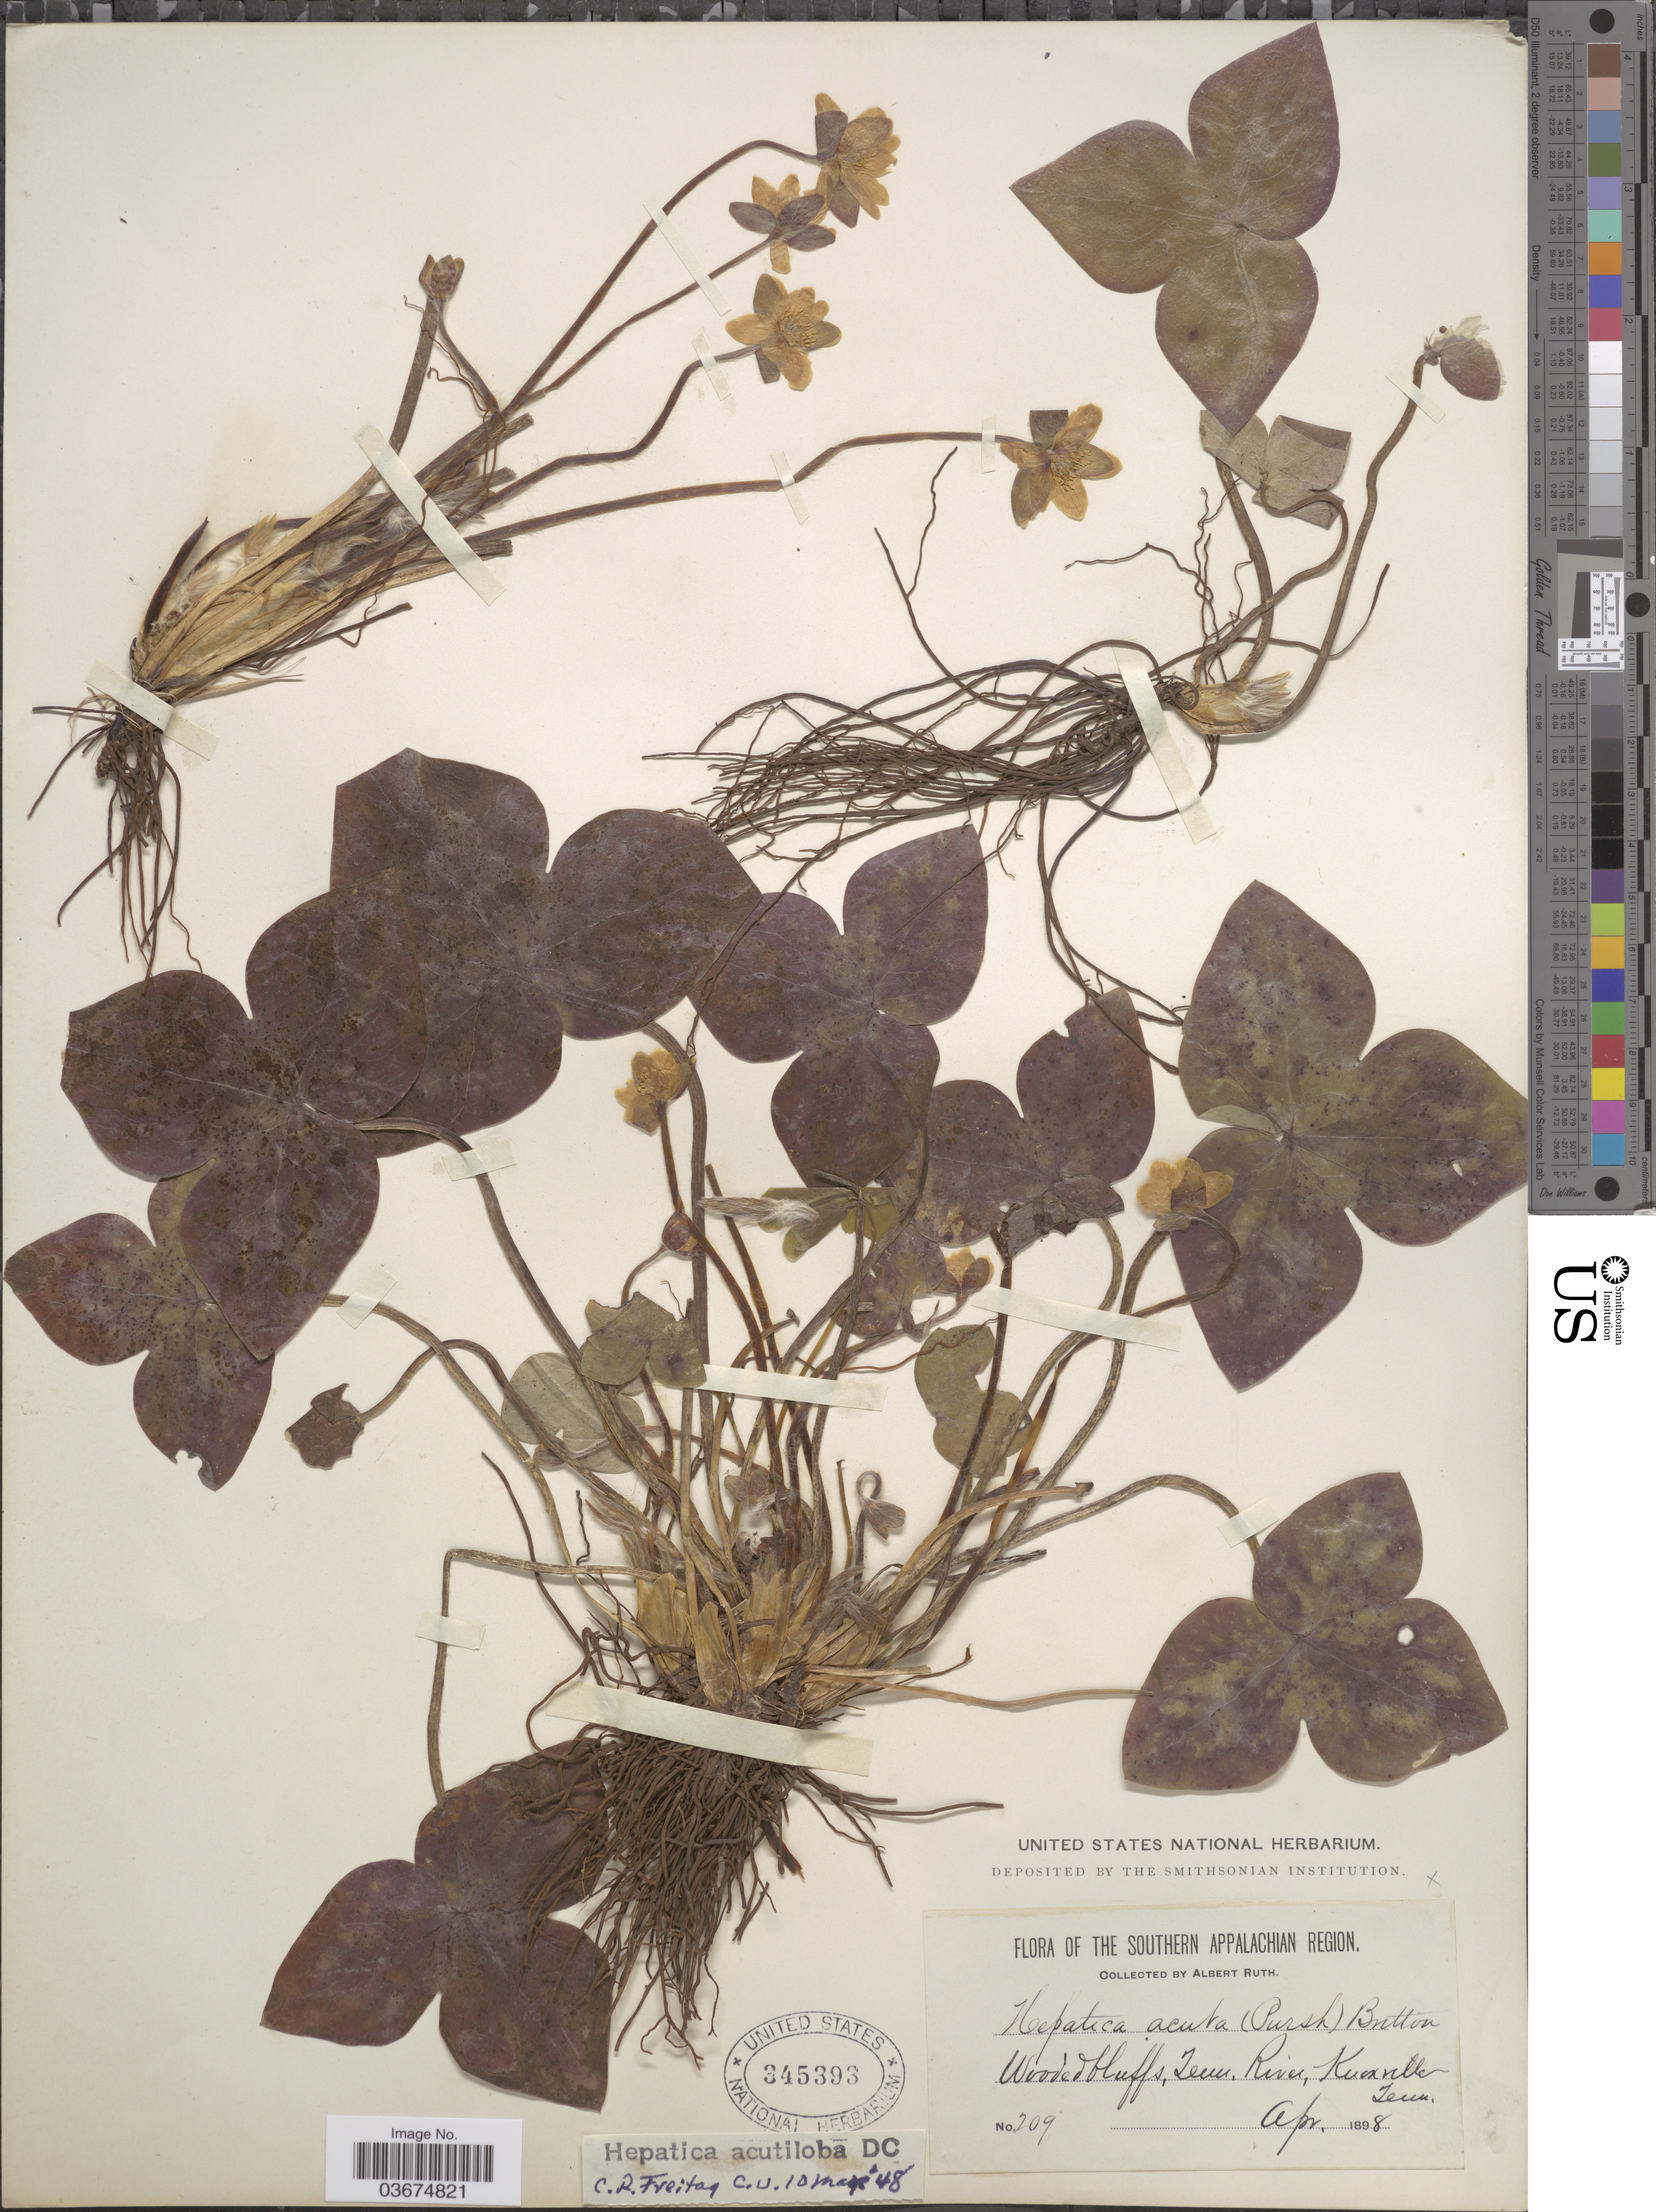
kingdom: Plantae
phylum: Tracheophyta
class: Magnoliopsida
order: Ranunculales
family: Ranunculaceae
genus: Hepatica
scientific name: Hepatica acutiloba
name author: DC.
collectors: A. Ruth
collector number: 209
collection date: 1898-04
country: United States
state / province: Tennessee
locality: Southern Appalachian Region. Tenn. River, Knoxville.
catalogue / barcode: US 345393